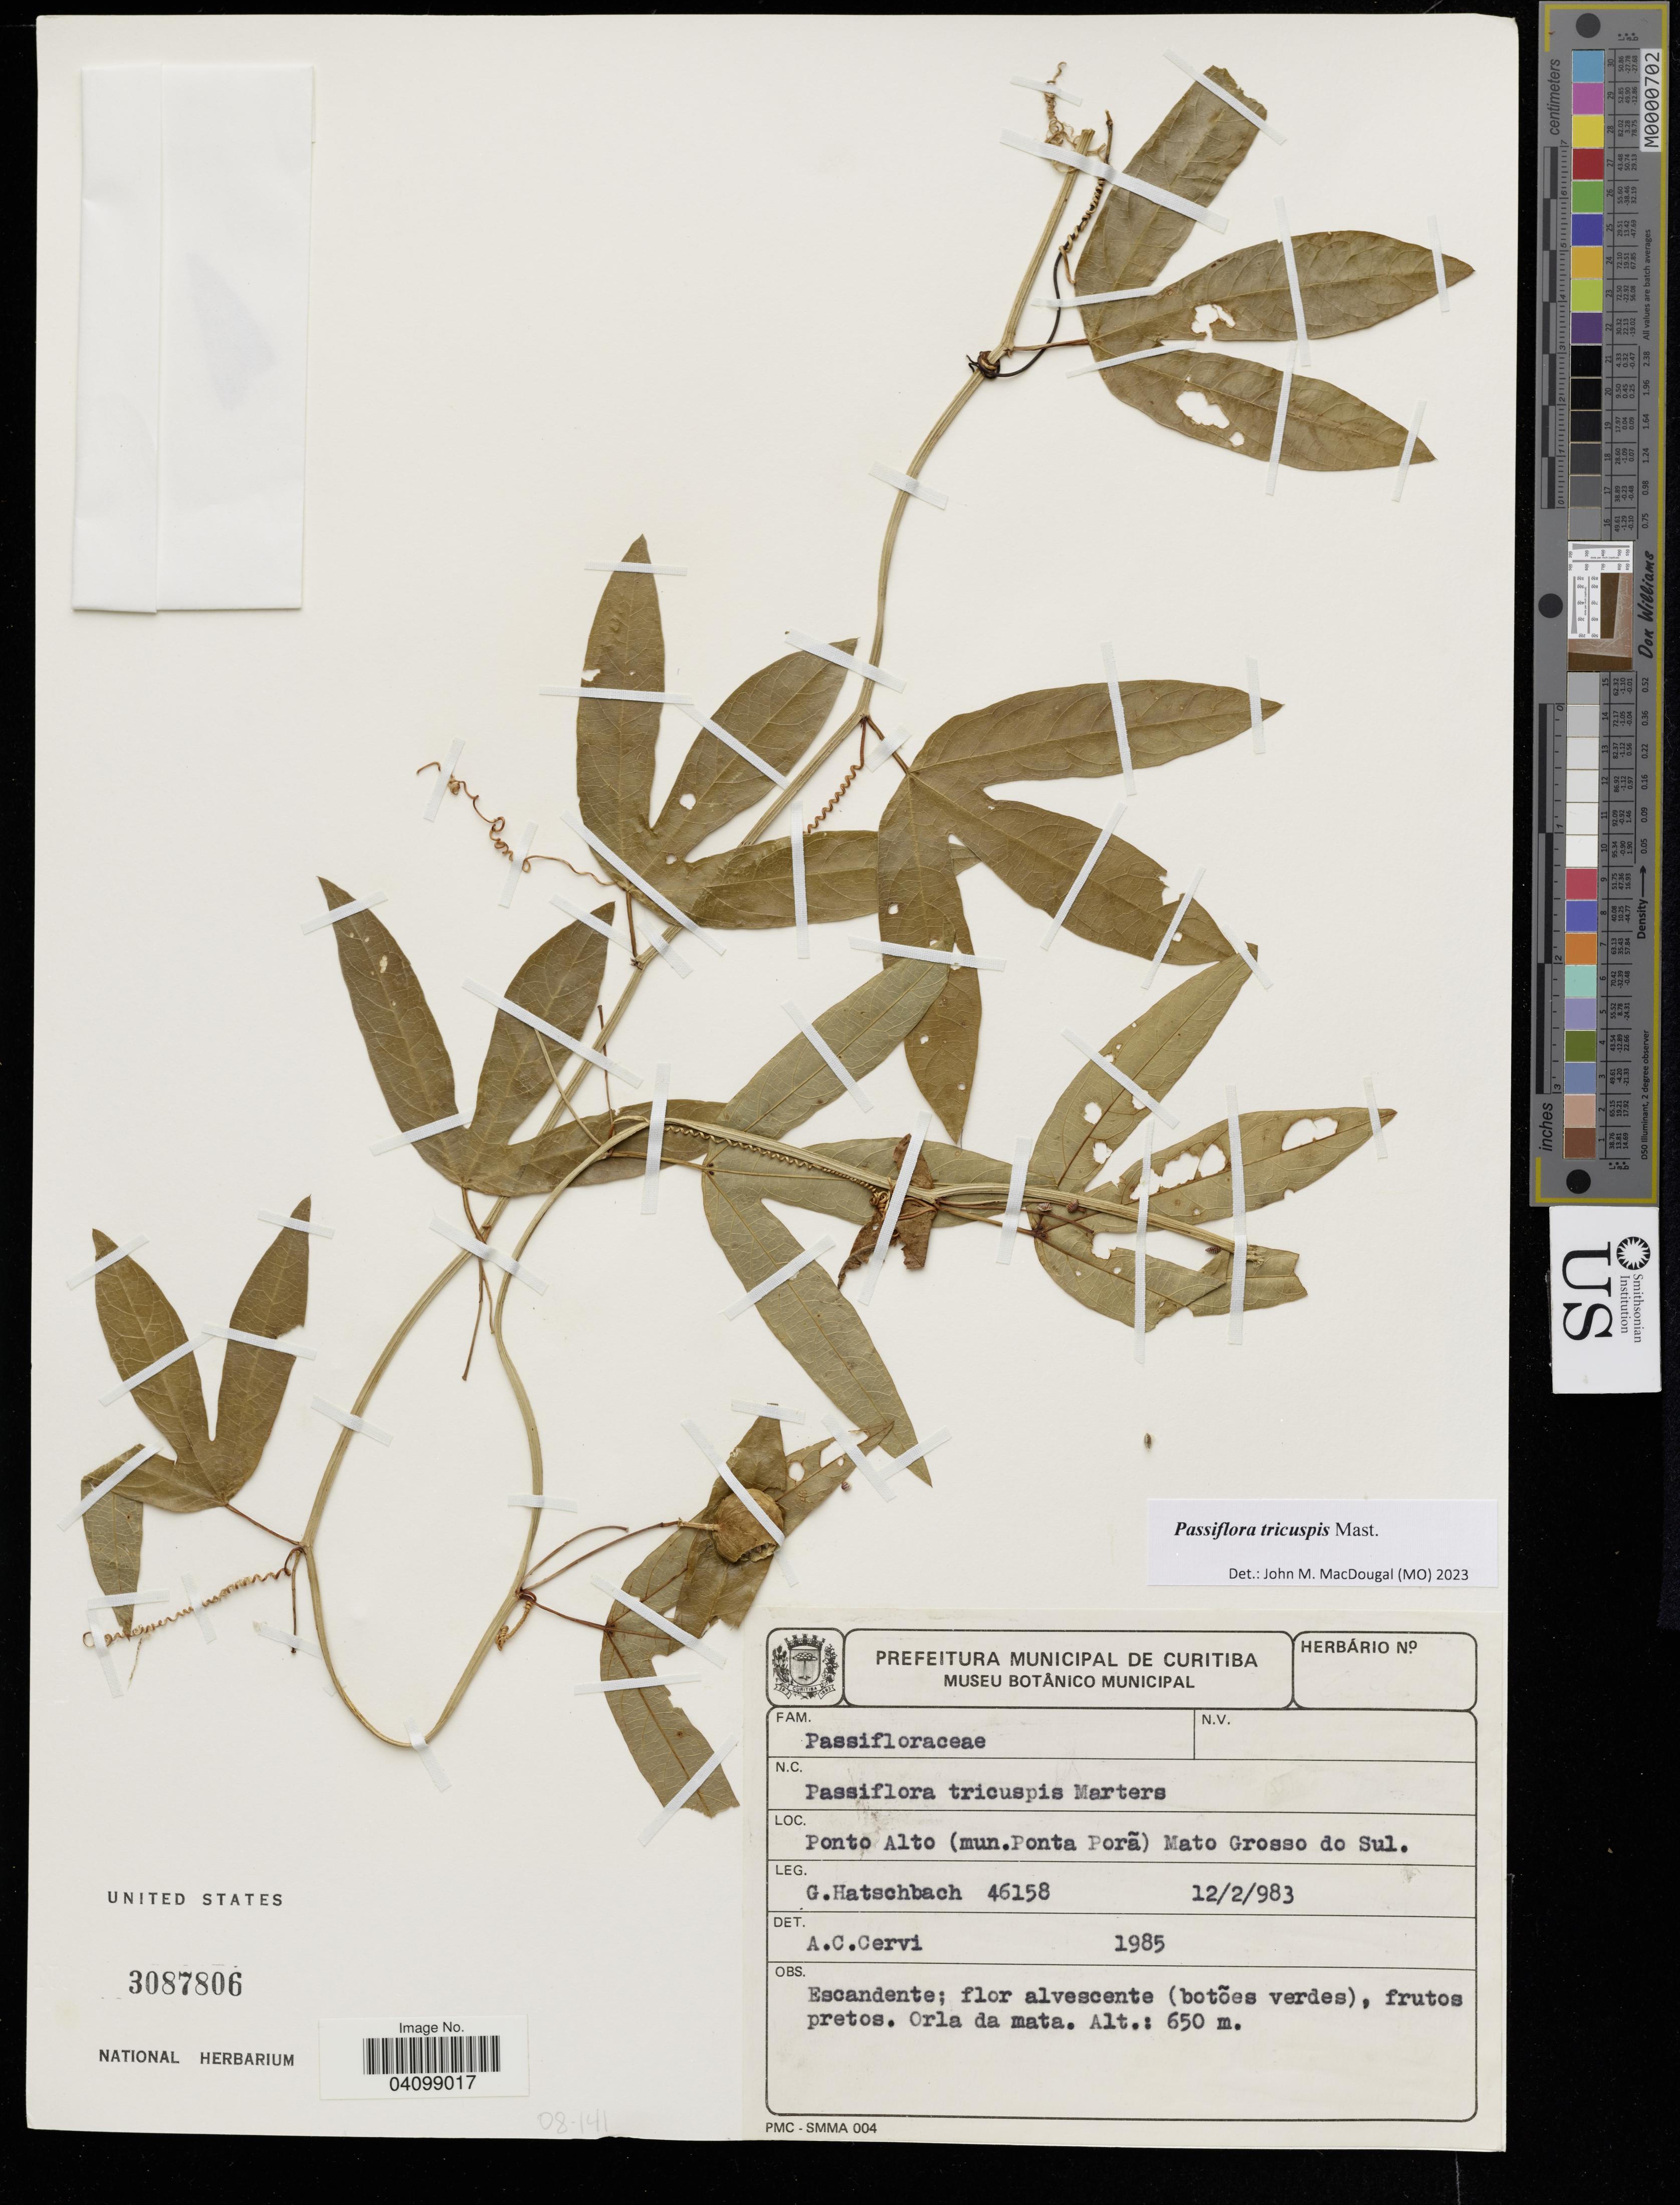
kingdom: Plantae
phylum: Tracheophyta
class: Magnoliopsida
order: Malpighiales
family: Passifloraceae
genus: Passiflora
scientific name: Passiflora tricuspis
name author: Mast.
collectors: G. Hatschbach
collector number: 46158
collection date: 1983-02-12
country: Brazil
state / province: Mato Grosso do Sul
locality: Ponto Alto (mun. Ponta Porã).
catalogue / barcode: US 3087806